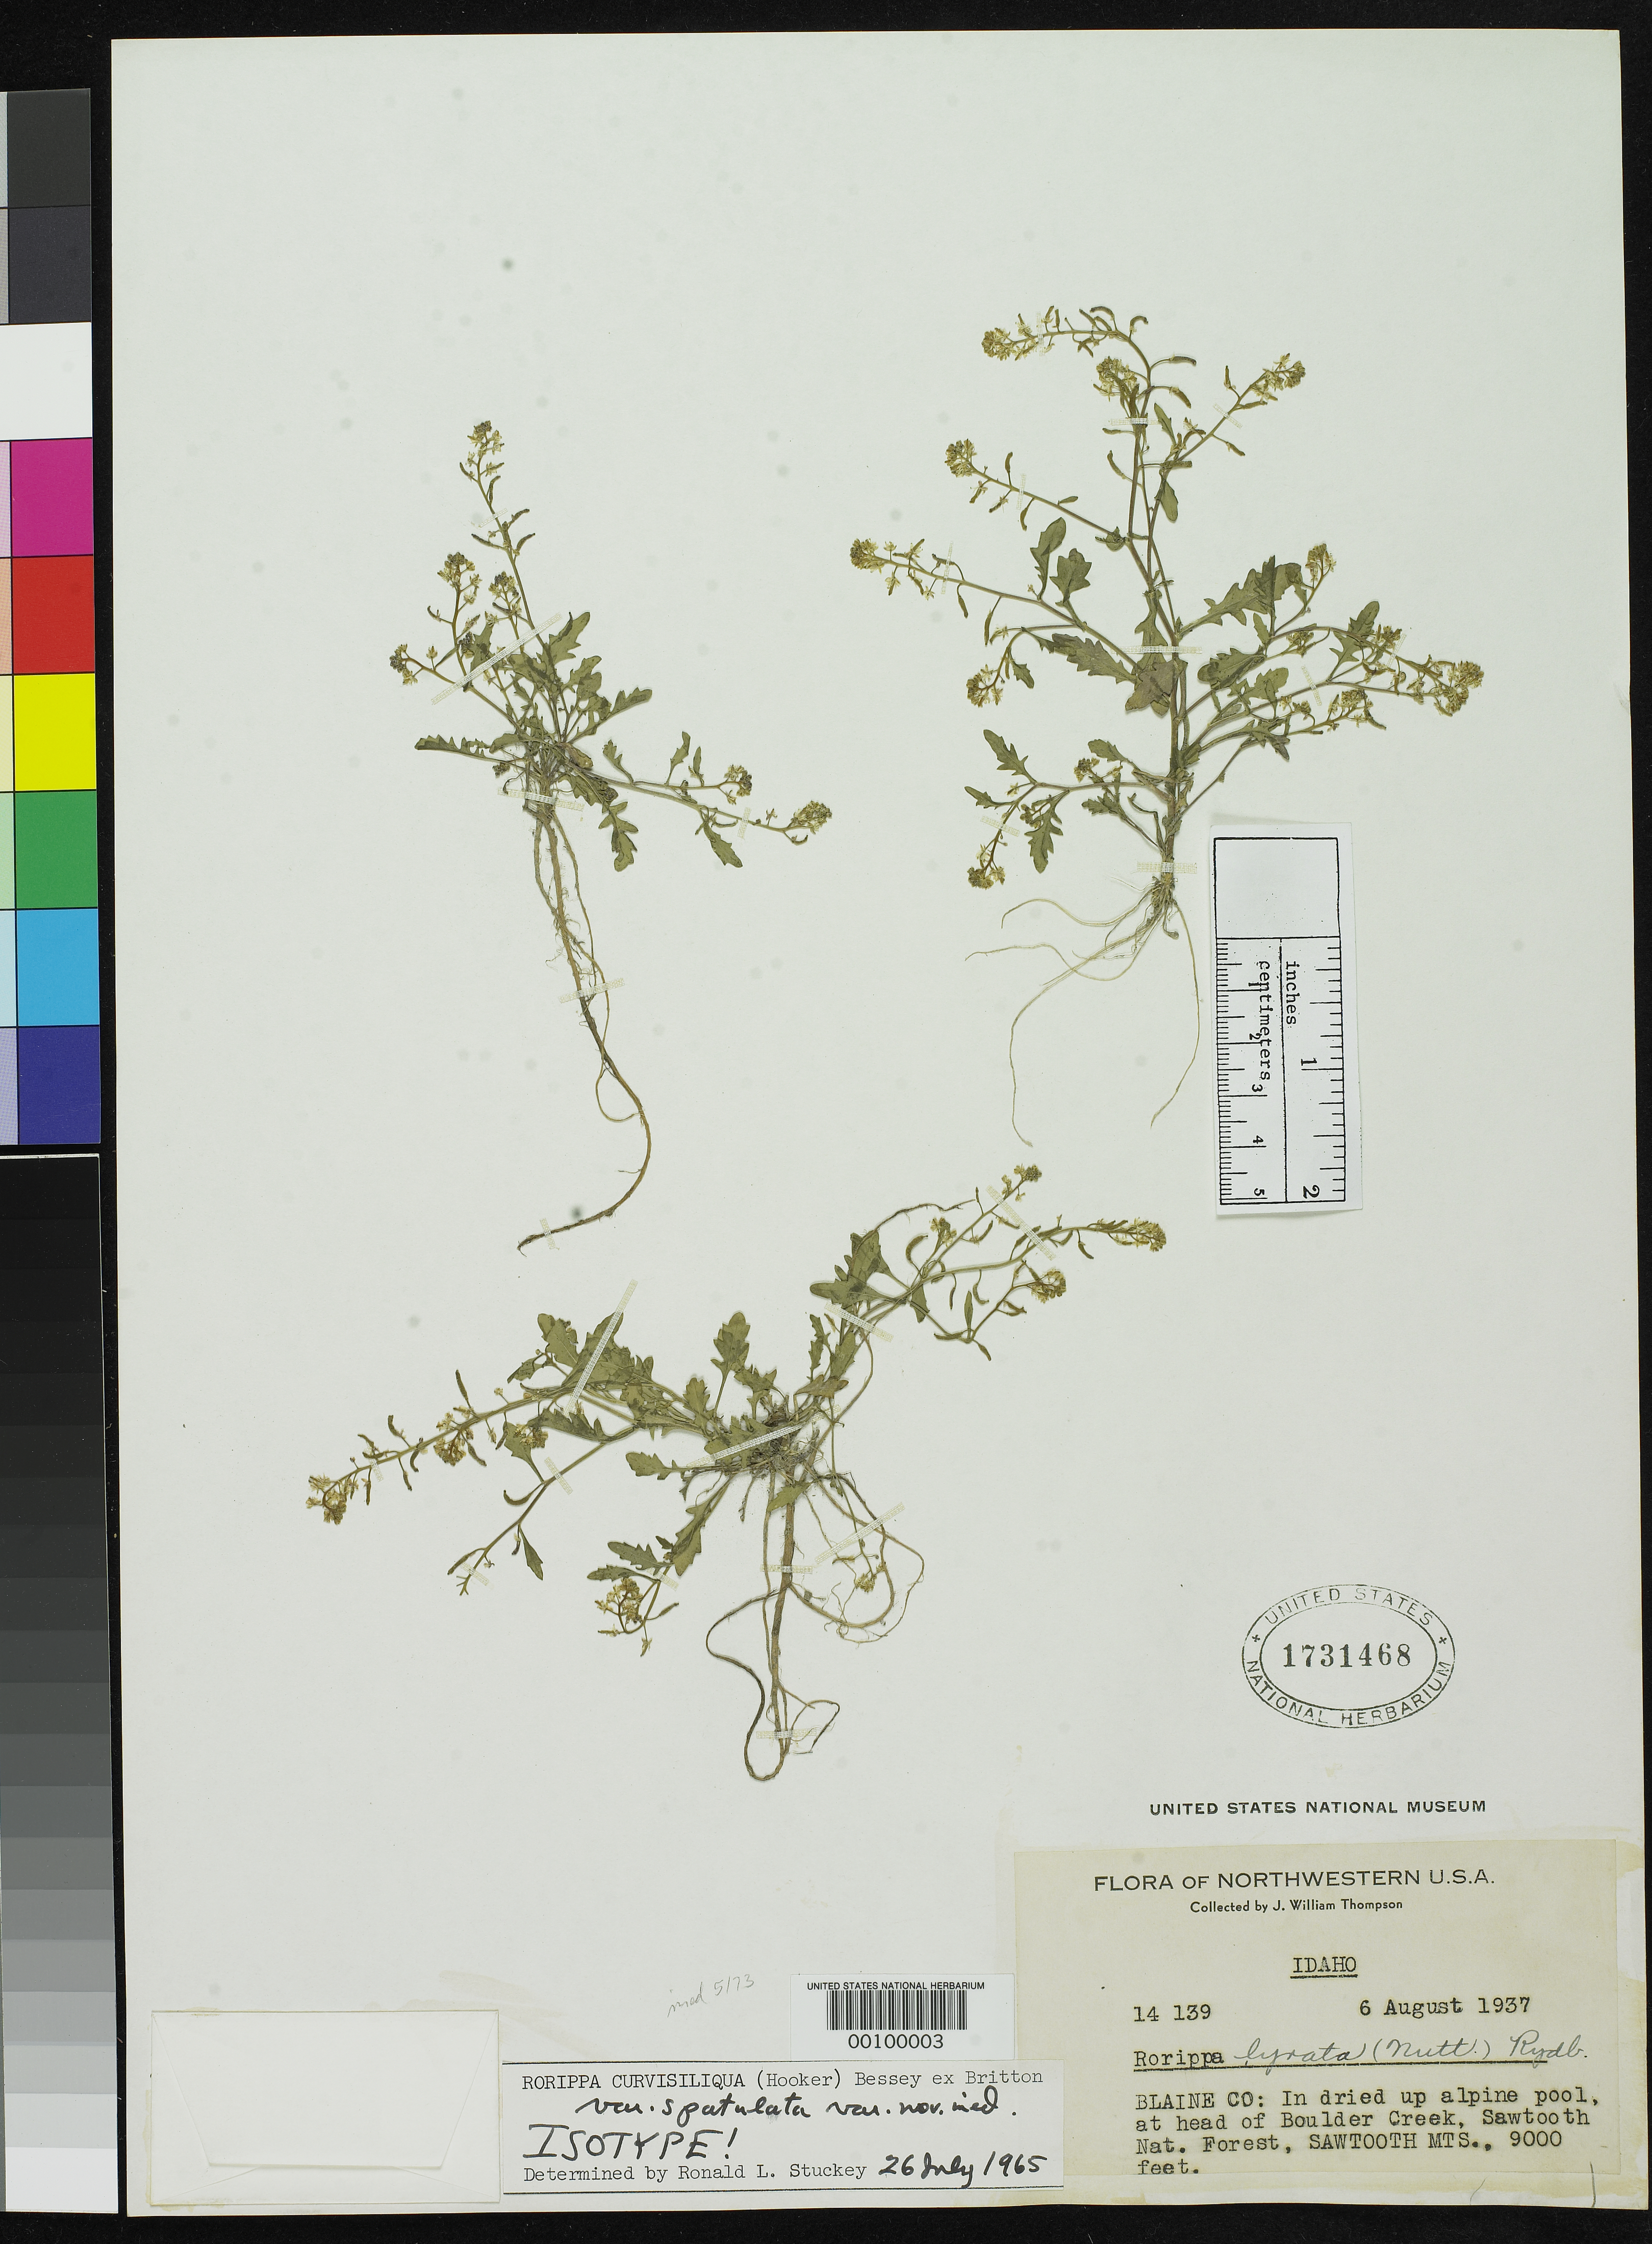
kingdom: Plantae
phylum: Tracheophyta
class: Magnoliopsida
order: Brassicales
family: Brassicaceae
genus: Rorippa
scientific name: Rorippa curvisiliqua var. spatulata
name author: Stuckey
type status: Isotype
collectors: J. W. Thompson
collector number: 14139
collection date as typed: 06 Aug 1937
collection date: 1937-08-06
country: United States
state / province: Idaho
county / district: Blaine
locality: Head of Boulder Creek, Sawtooth Natl. Forest.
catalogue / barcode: US 1731468